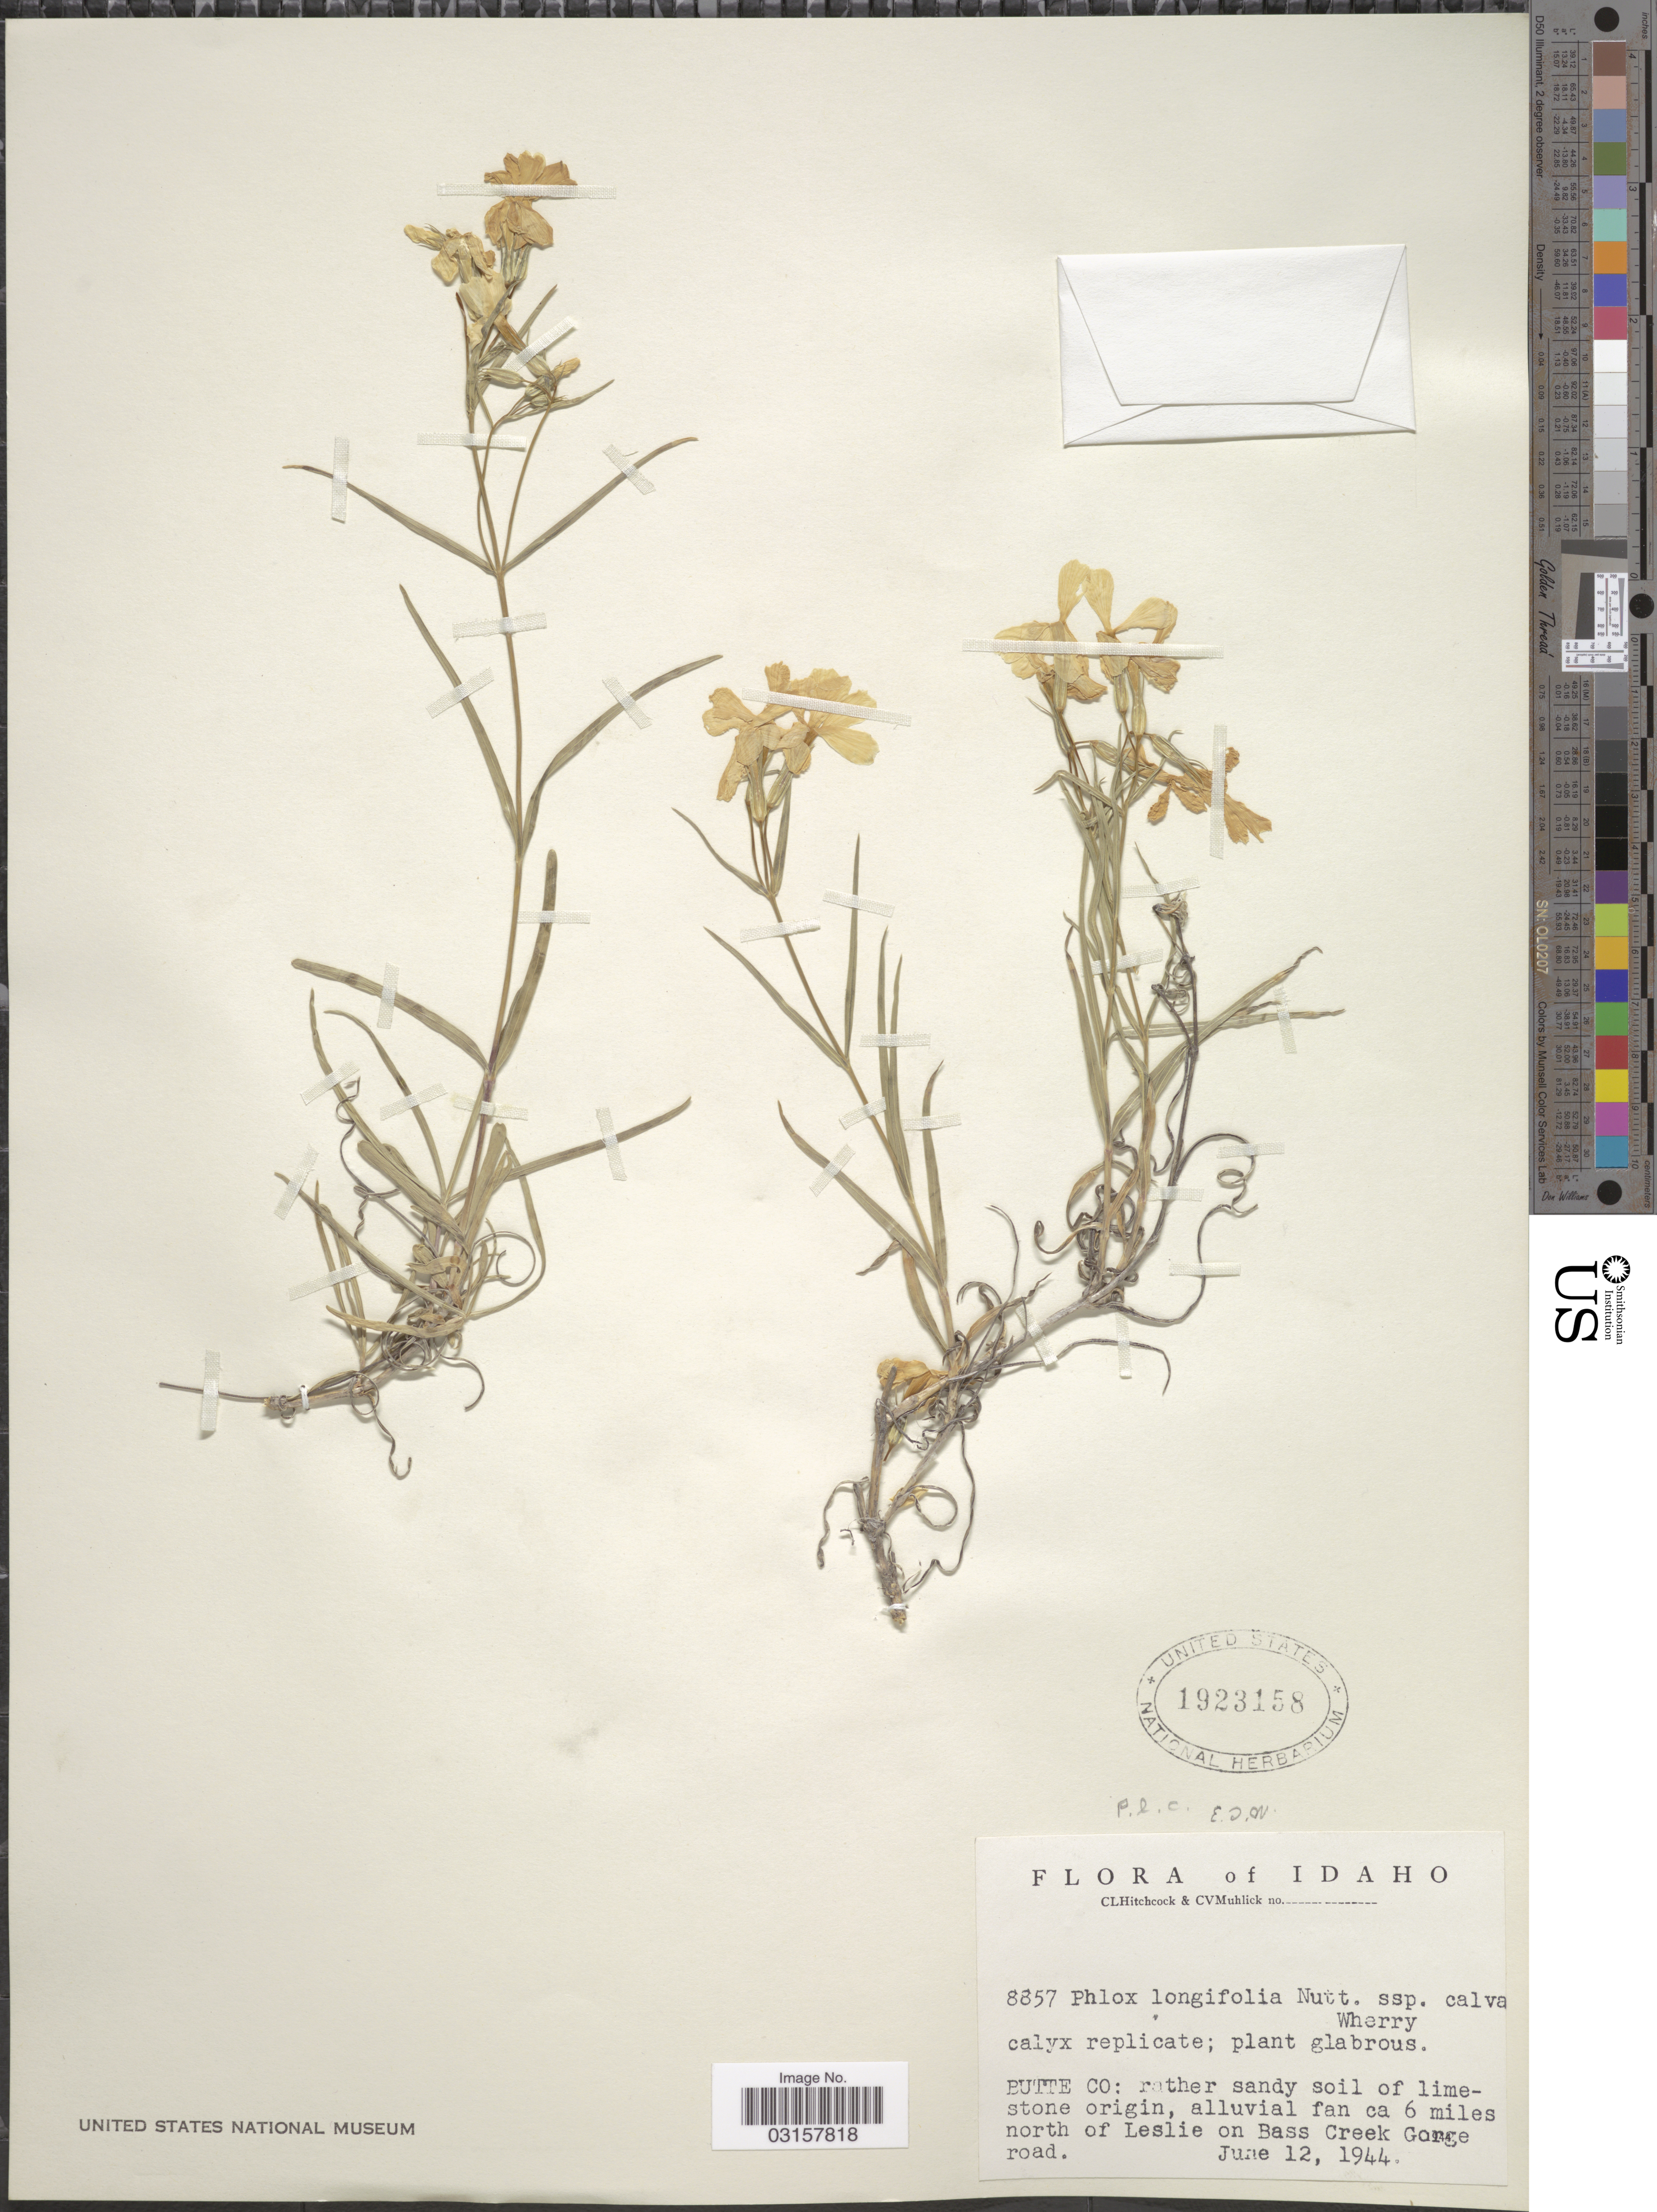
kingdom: Plantae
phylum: Tracheophyta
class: Magnoliopsida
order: Ericales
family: Polemoniaceae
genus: Phlox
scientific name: Phlox longifolia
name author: Nutt.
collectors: C. L. Hitchcock & C. V. Muhlick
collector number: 8857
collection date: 1944-06-12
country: United States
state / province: Idaho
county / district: Cassia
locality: alluvial fan ca 6 miles N of Leslie on Bass Creek Gorge road.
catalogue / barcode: US 1923158